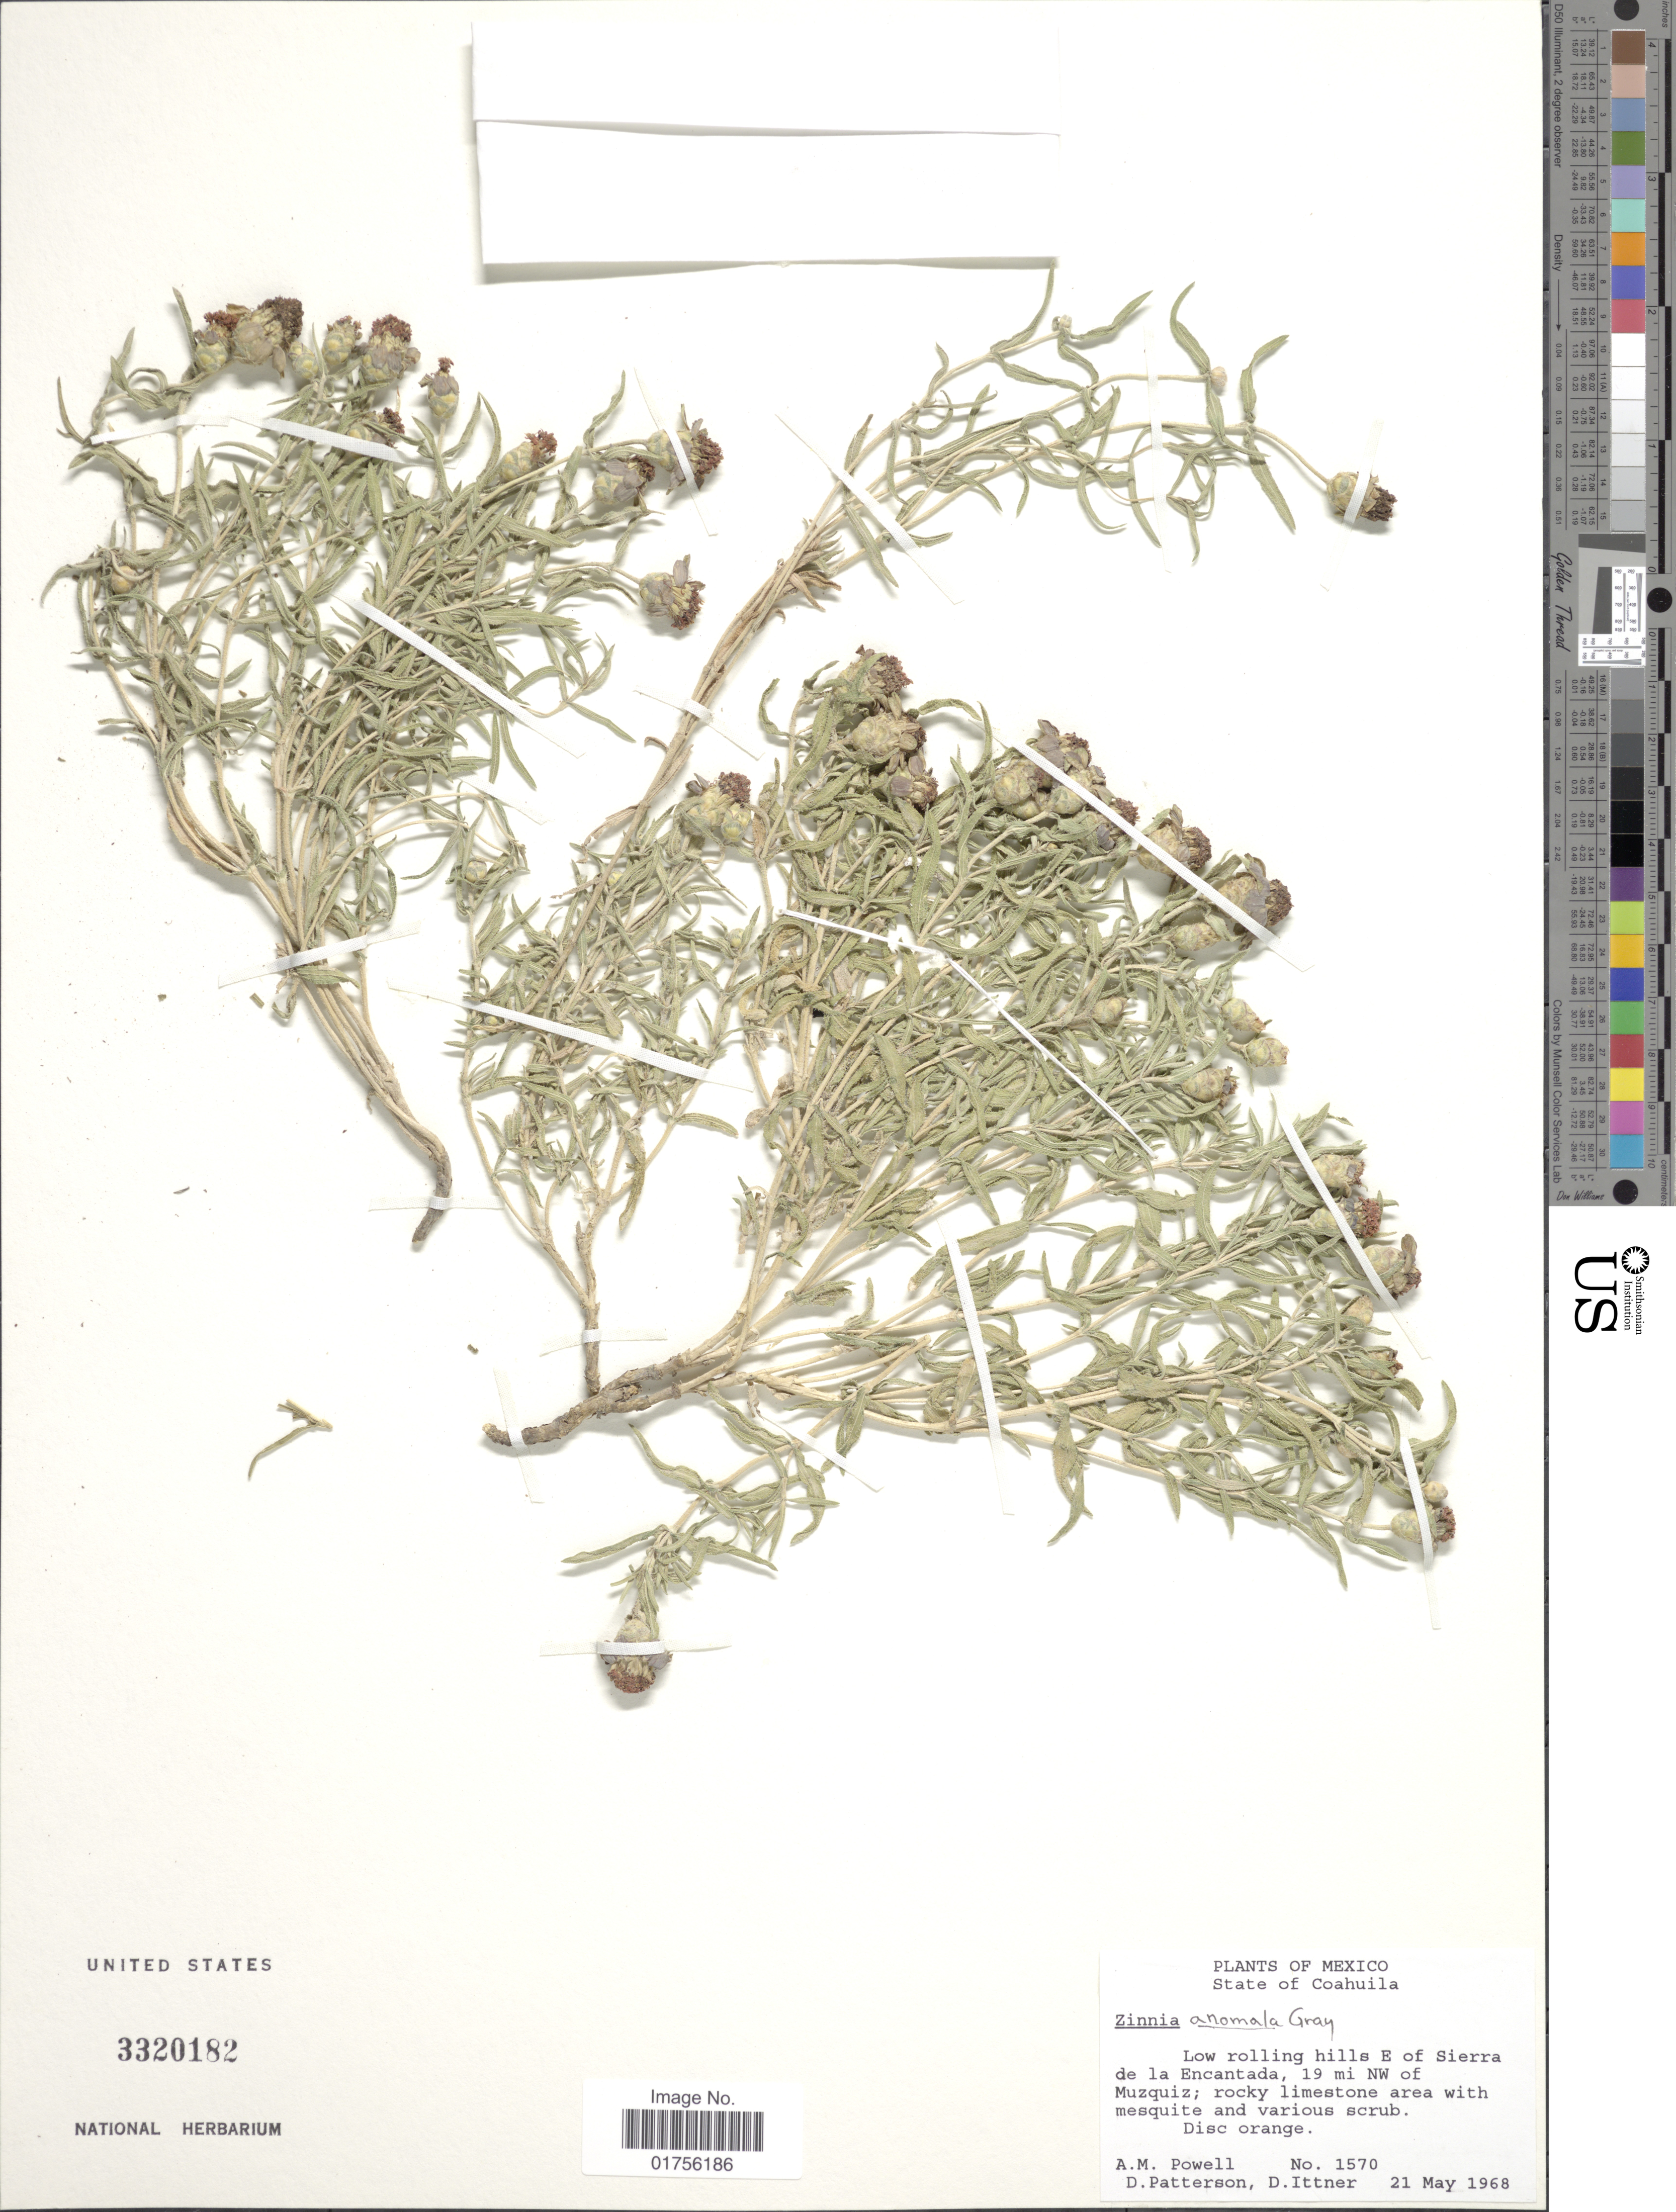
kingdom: Plantae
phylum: Tracheophyta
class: Magnoliopsida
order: Asterales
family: Asteraceae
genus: Zinnia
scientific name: Zinnia anomala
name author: A. Gray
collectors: A. M. Powell, D. Patterson & D. Ittner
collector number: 1570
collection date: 1968-05-21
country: Mexico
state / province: Coahuila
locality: State of Coahuila, Low rolling hills E of Sierra de la Encantada, 19 mi NW of Muzquiz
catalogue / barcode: US 3320182